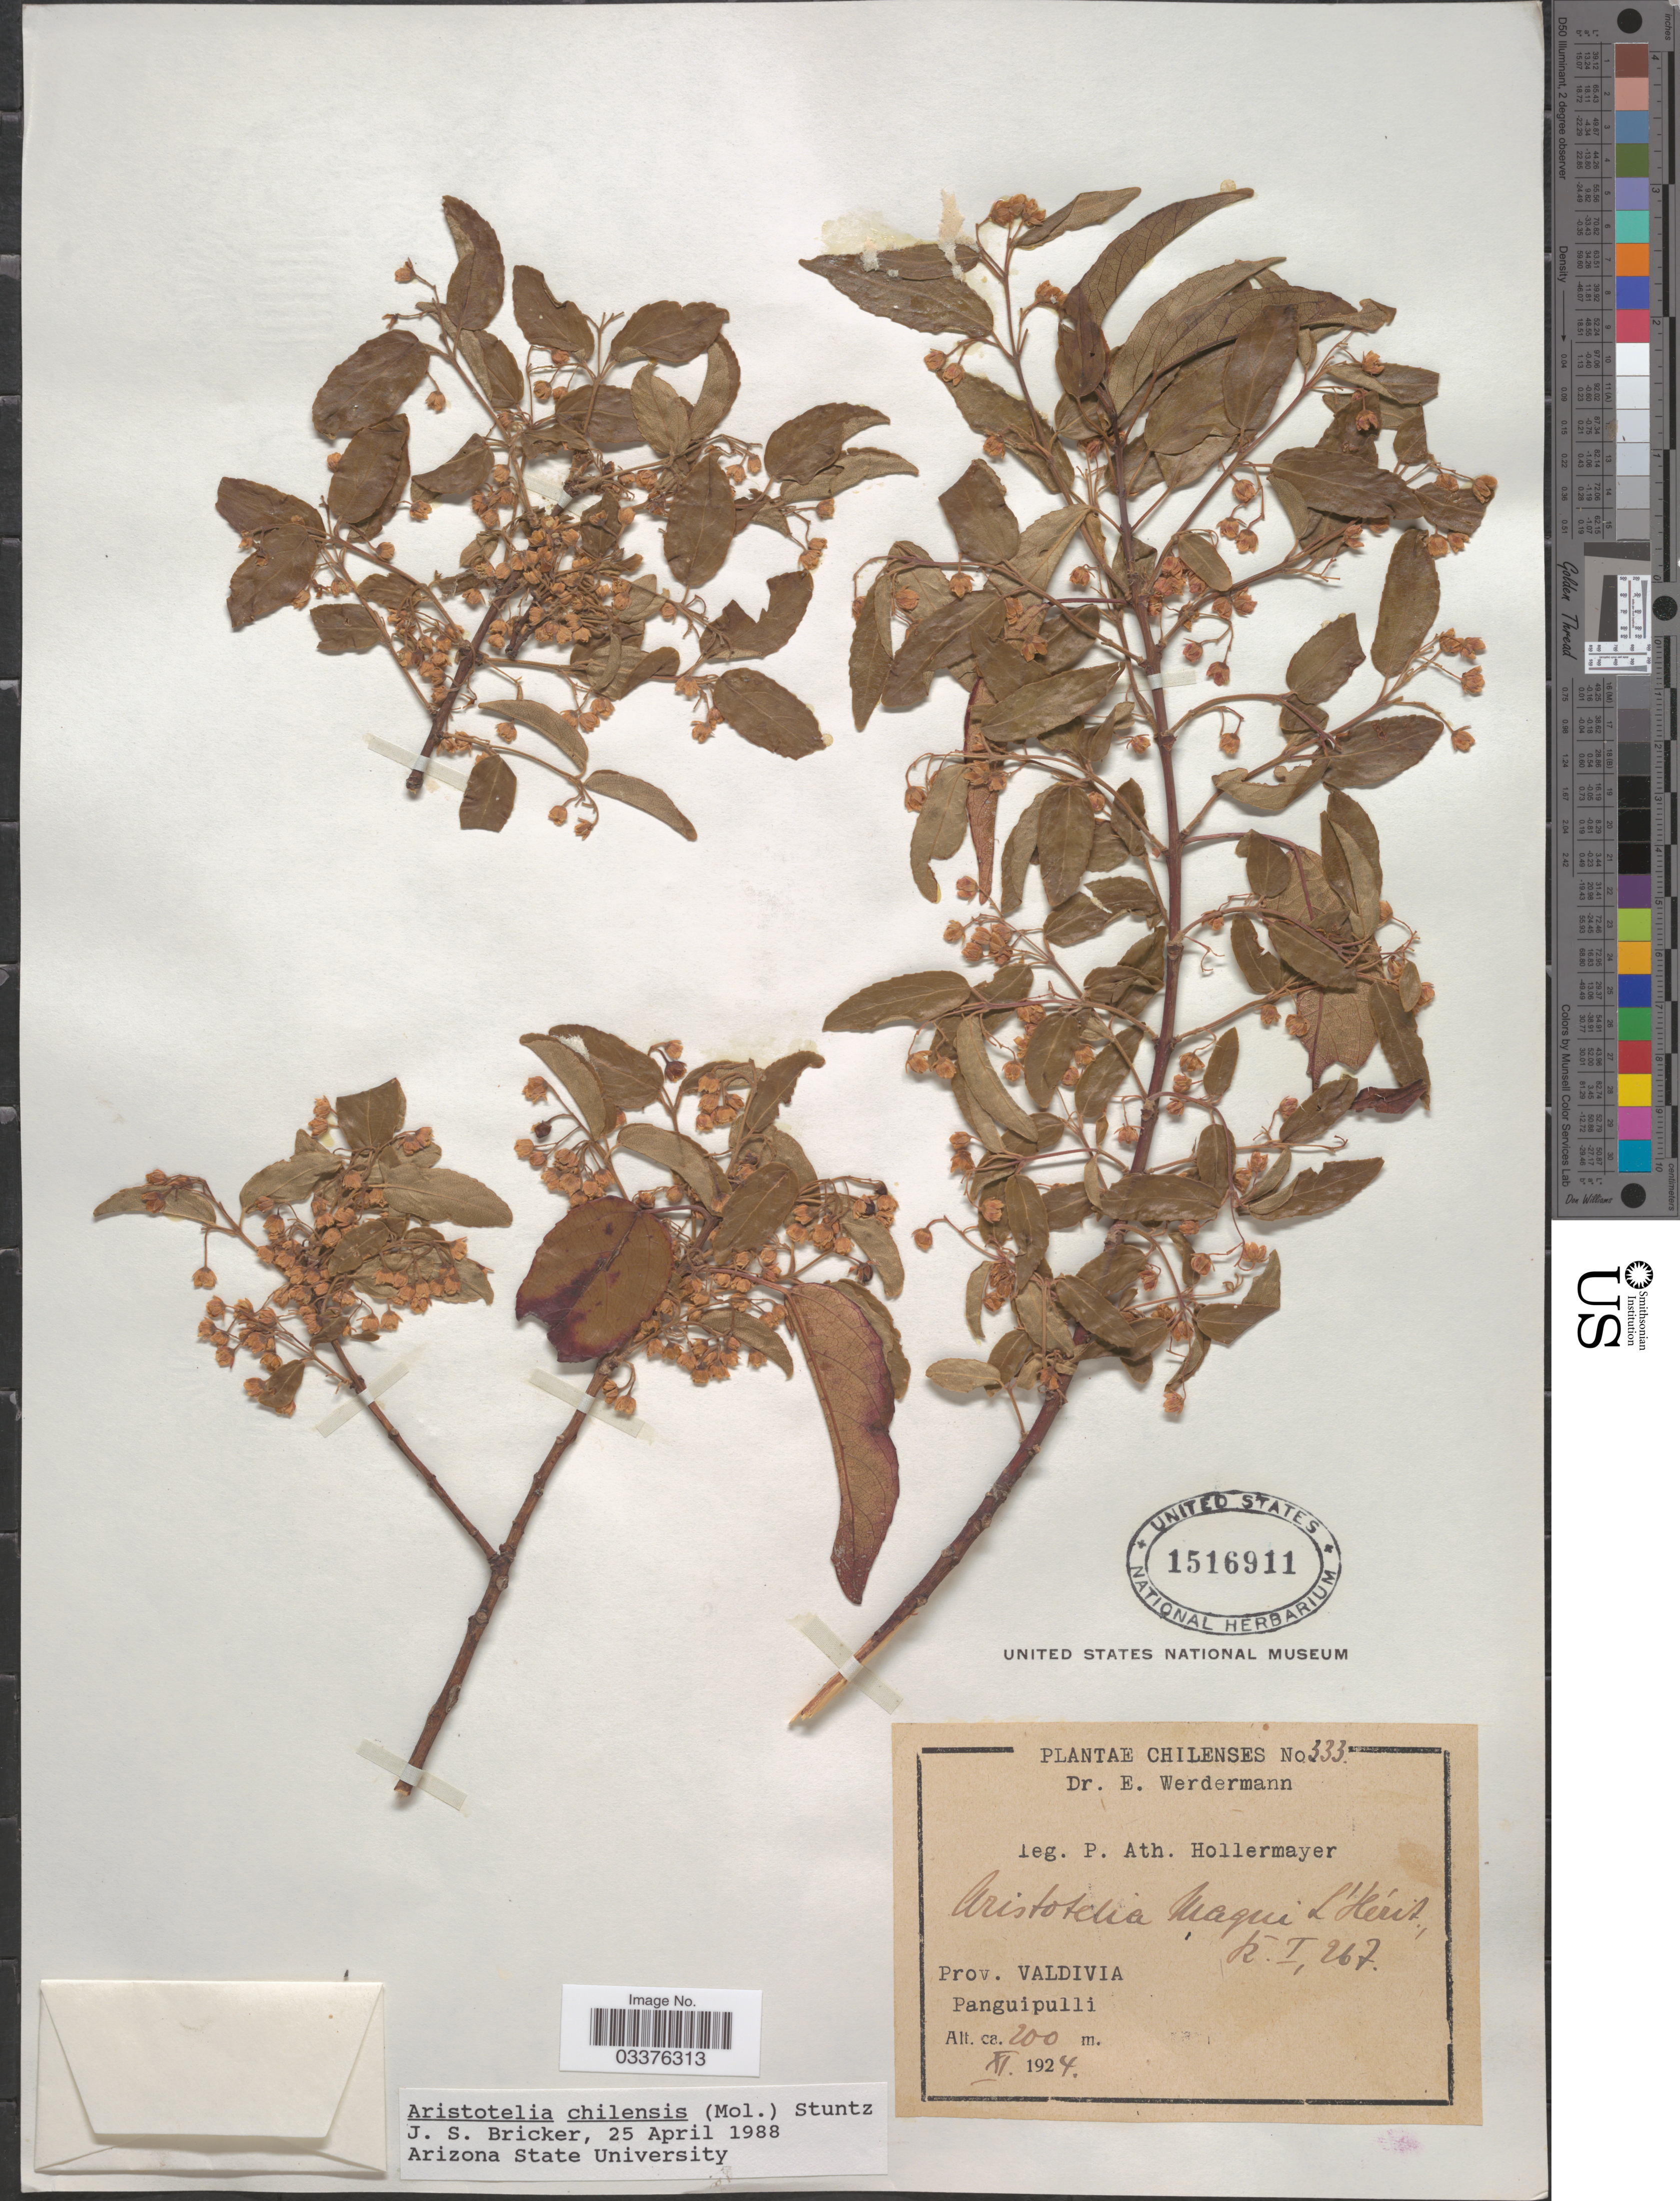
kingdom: Plantae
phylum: Tracheophyta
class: Magnoliopsida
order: Oxalidales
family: Elaeocarpaceae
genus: Aristotelia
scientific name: Aristotelia sp.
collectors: P. Hollermayer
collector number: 333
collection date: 1924-11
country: Chile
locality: Prov. Valdivia. Panguipulli.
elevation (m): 200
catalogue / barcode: US 1516911